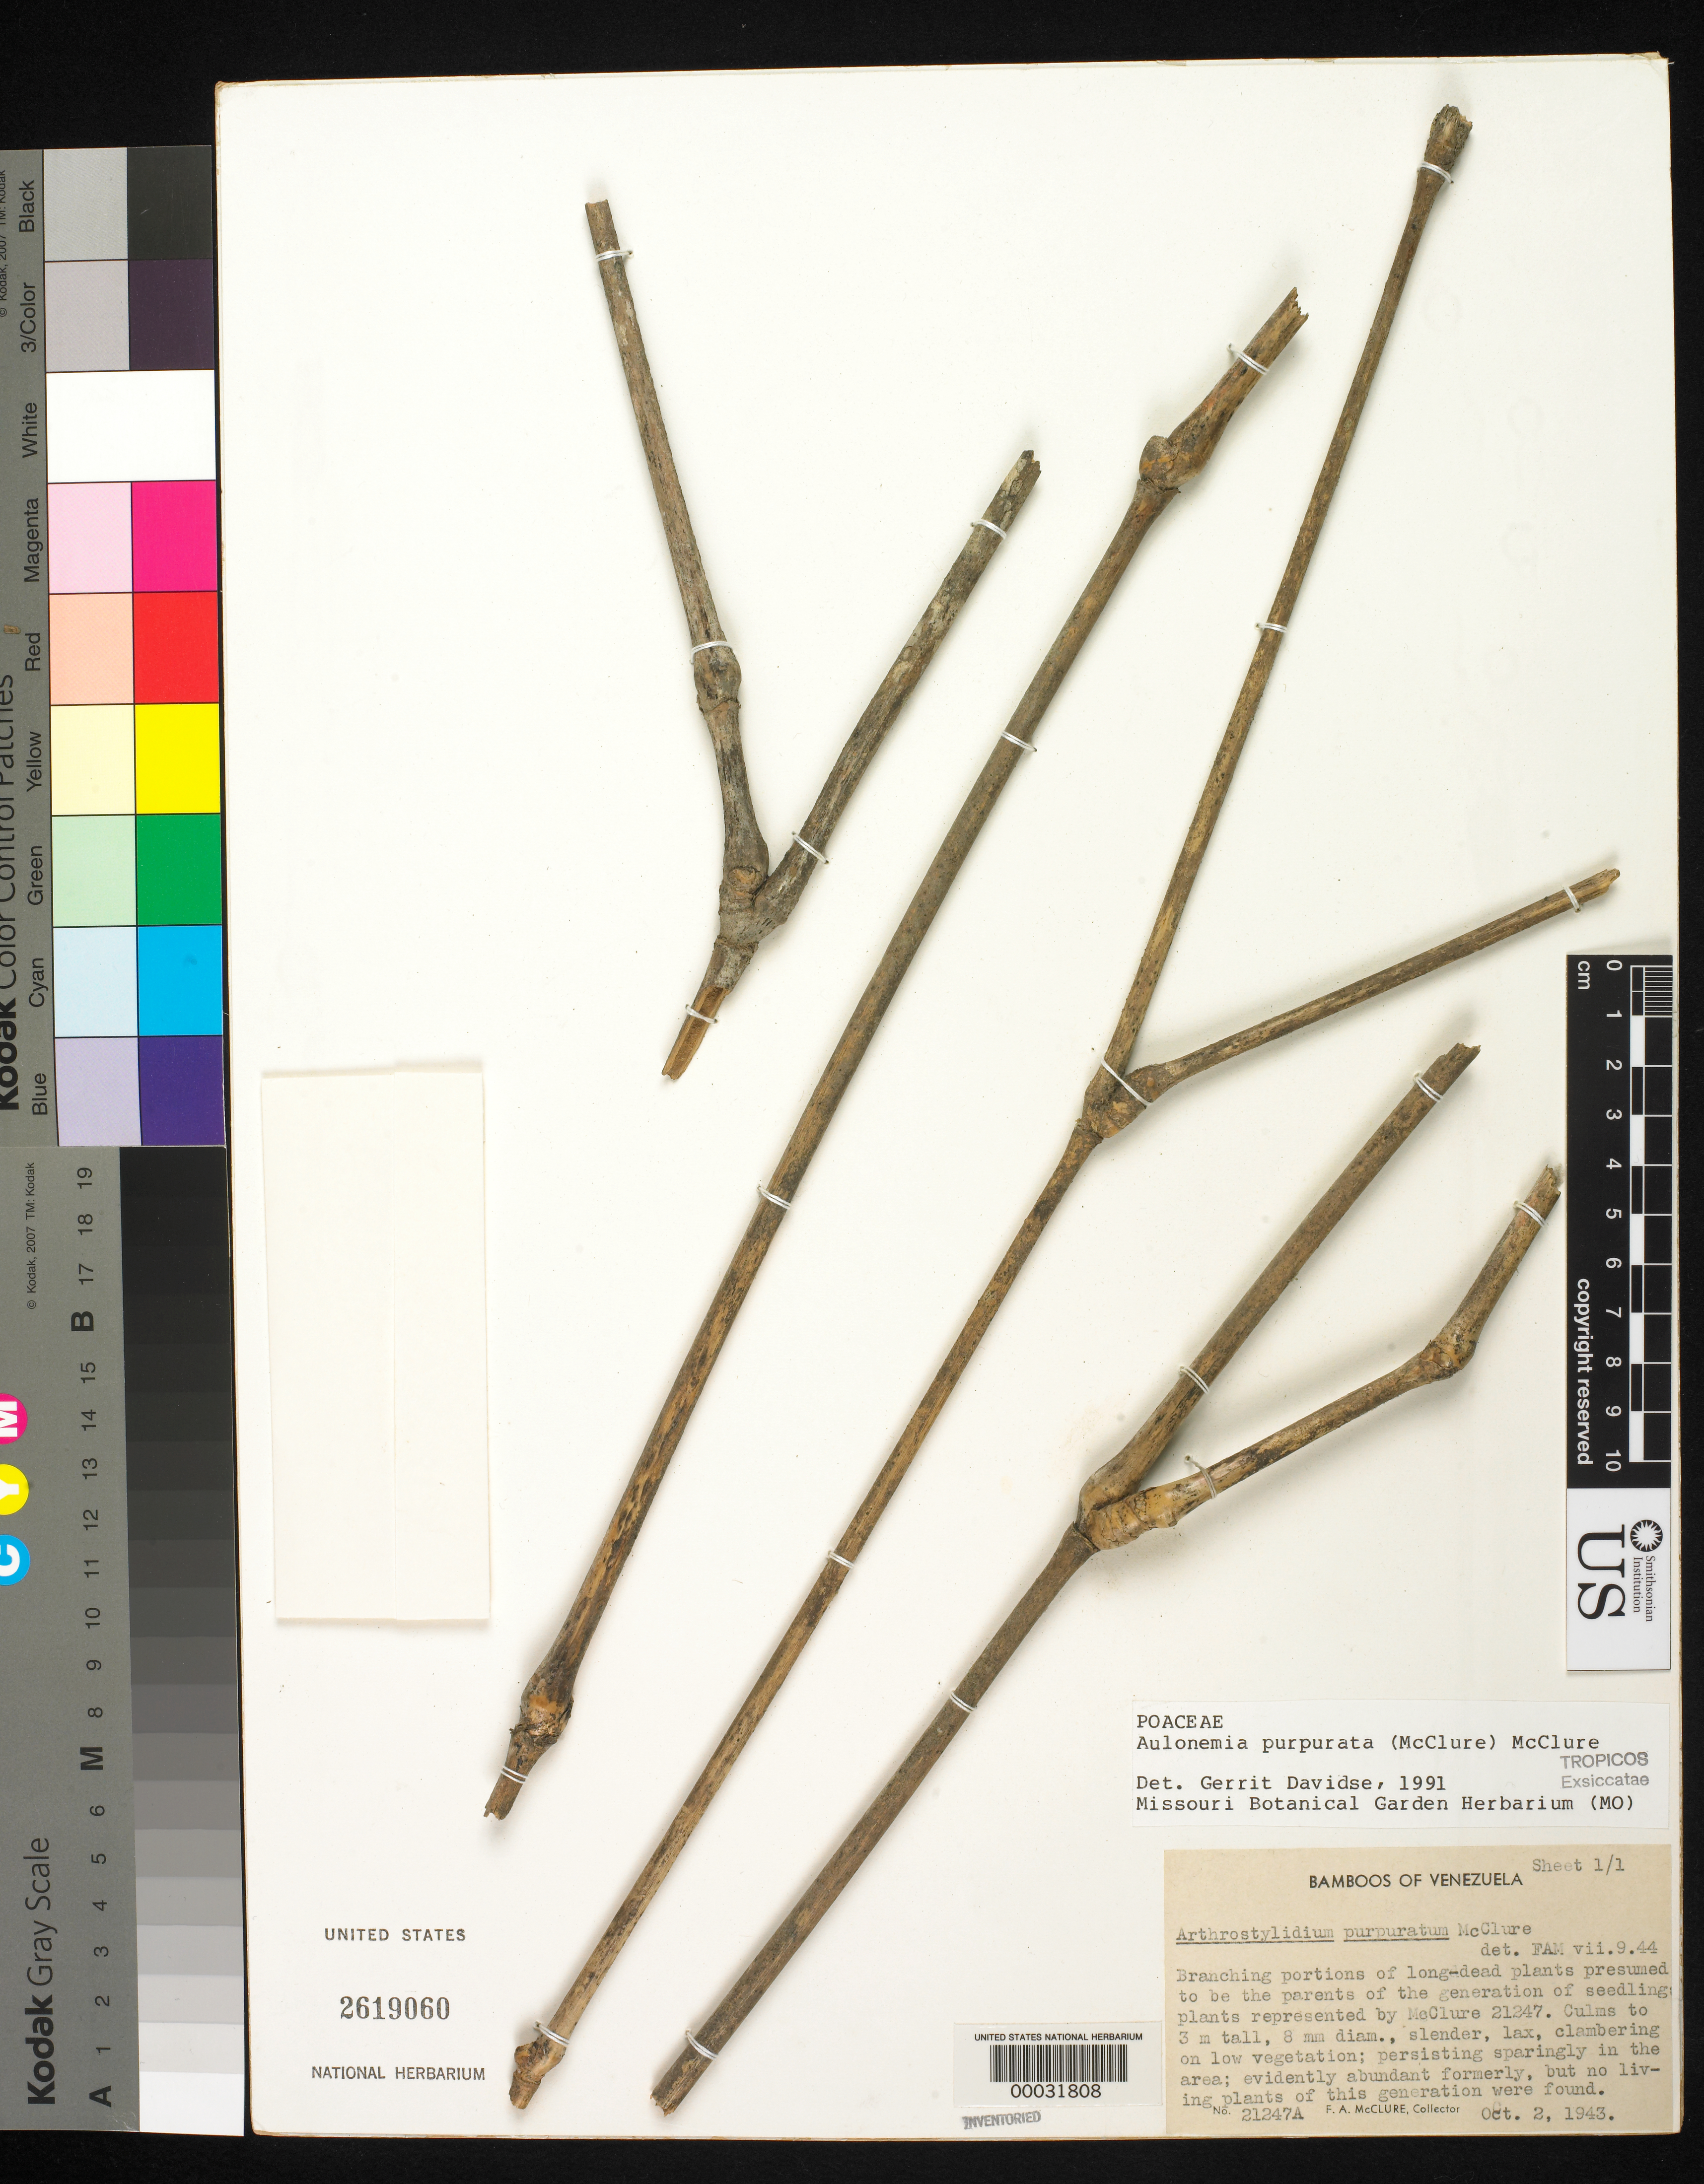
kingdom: Plantae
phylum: Tracheophyta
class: Liliopsida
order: Poales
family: Poaceae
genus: Aulonemia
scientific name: Aulonemia purpurata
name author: (McClure) McClure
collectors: F. A. McClure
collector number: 21247 A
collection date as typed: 02 Oct 1943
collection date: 1943-10-02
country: Venezuela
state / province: Miranda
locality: El avila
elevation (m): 1800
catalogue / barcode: US 2619060